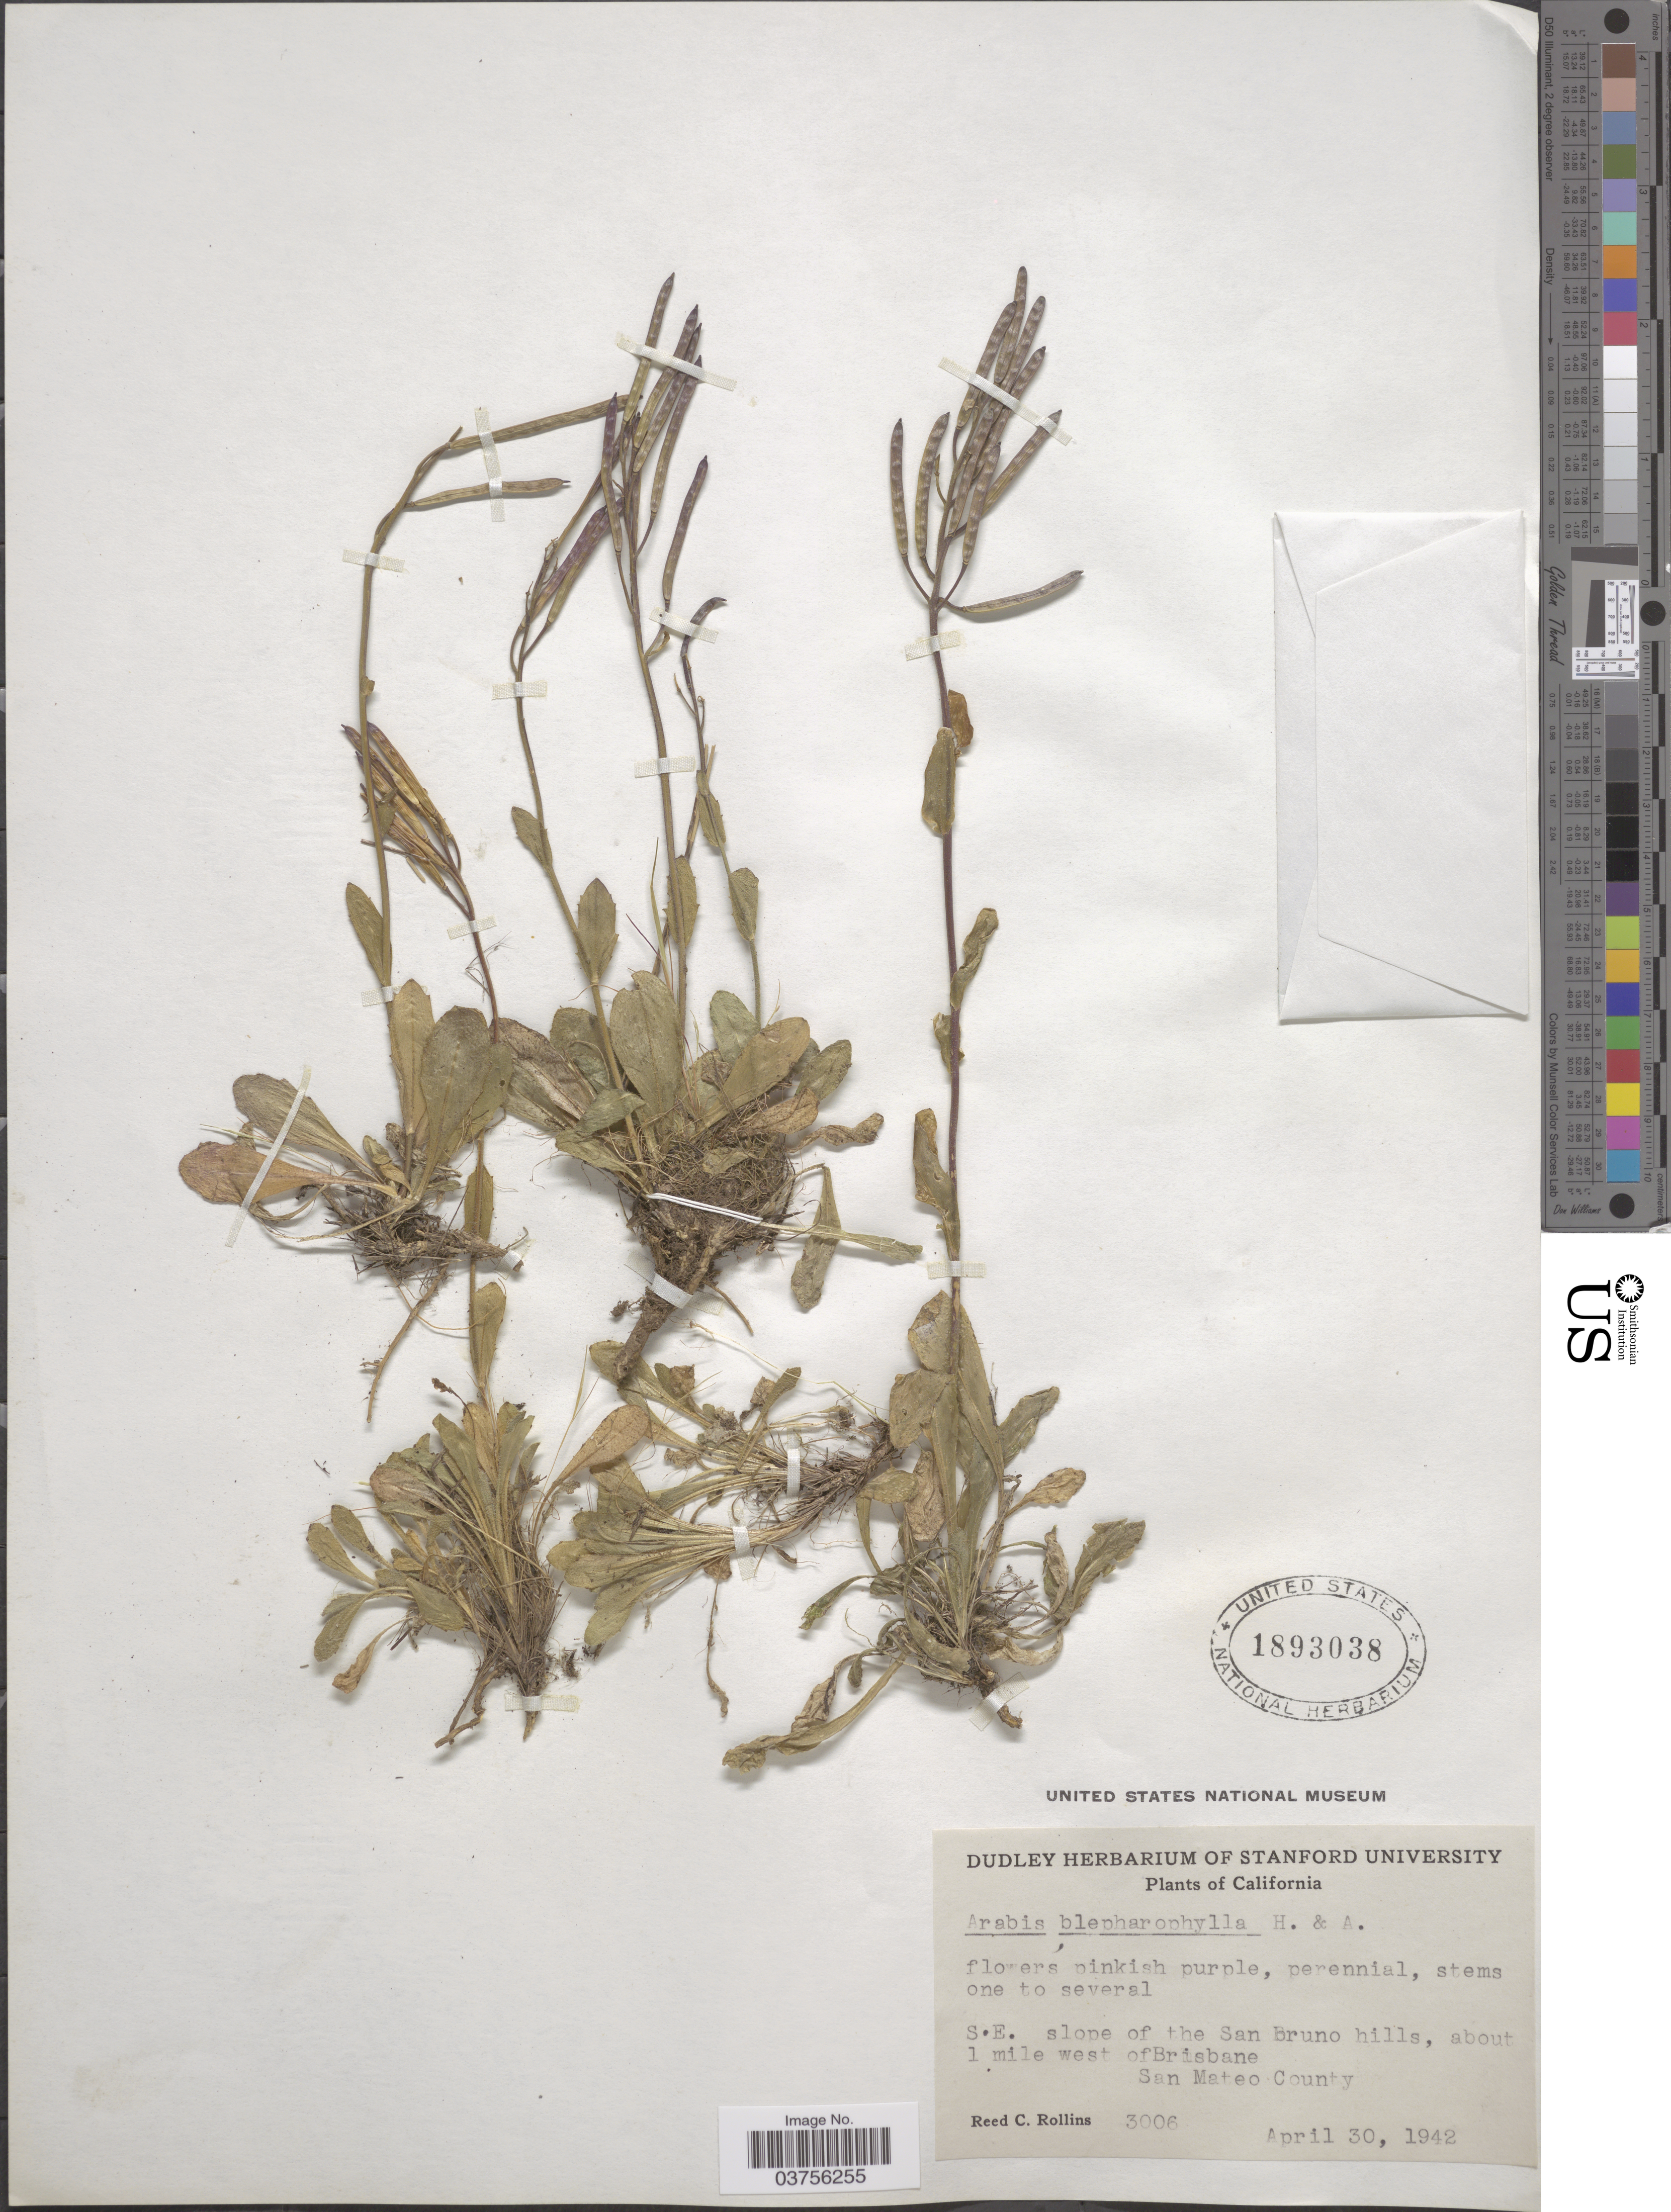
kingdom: Plantae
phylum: Tracheophyta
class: Magnoliopsida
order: Brassicales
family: Brassicaceae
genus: Arabis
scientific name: Arabis blepharophylla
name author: Hook. & Arn.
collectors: R. C. Rollins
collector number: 3006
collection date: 1942-04-30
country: United States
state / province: California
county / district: San Mateo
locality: S. E. slope of the San Bruno hills, about 1 mile west of Brisbane. San Mateo County.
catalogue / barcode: US 1893038